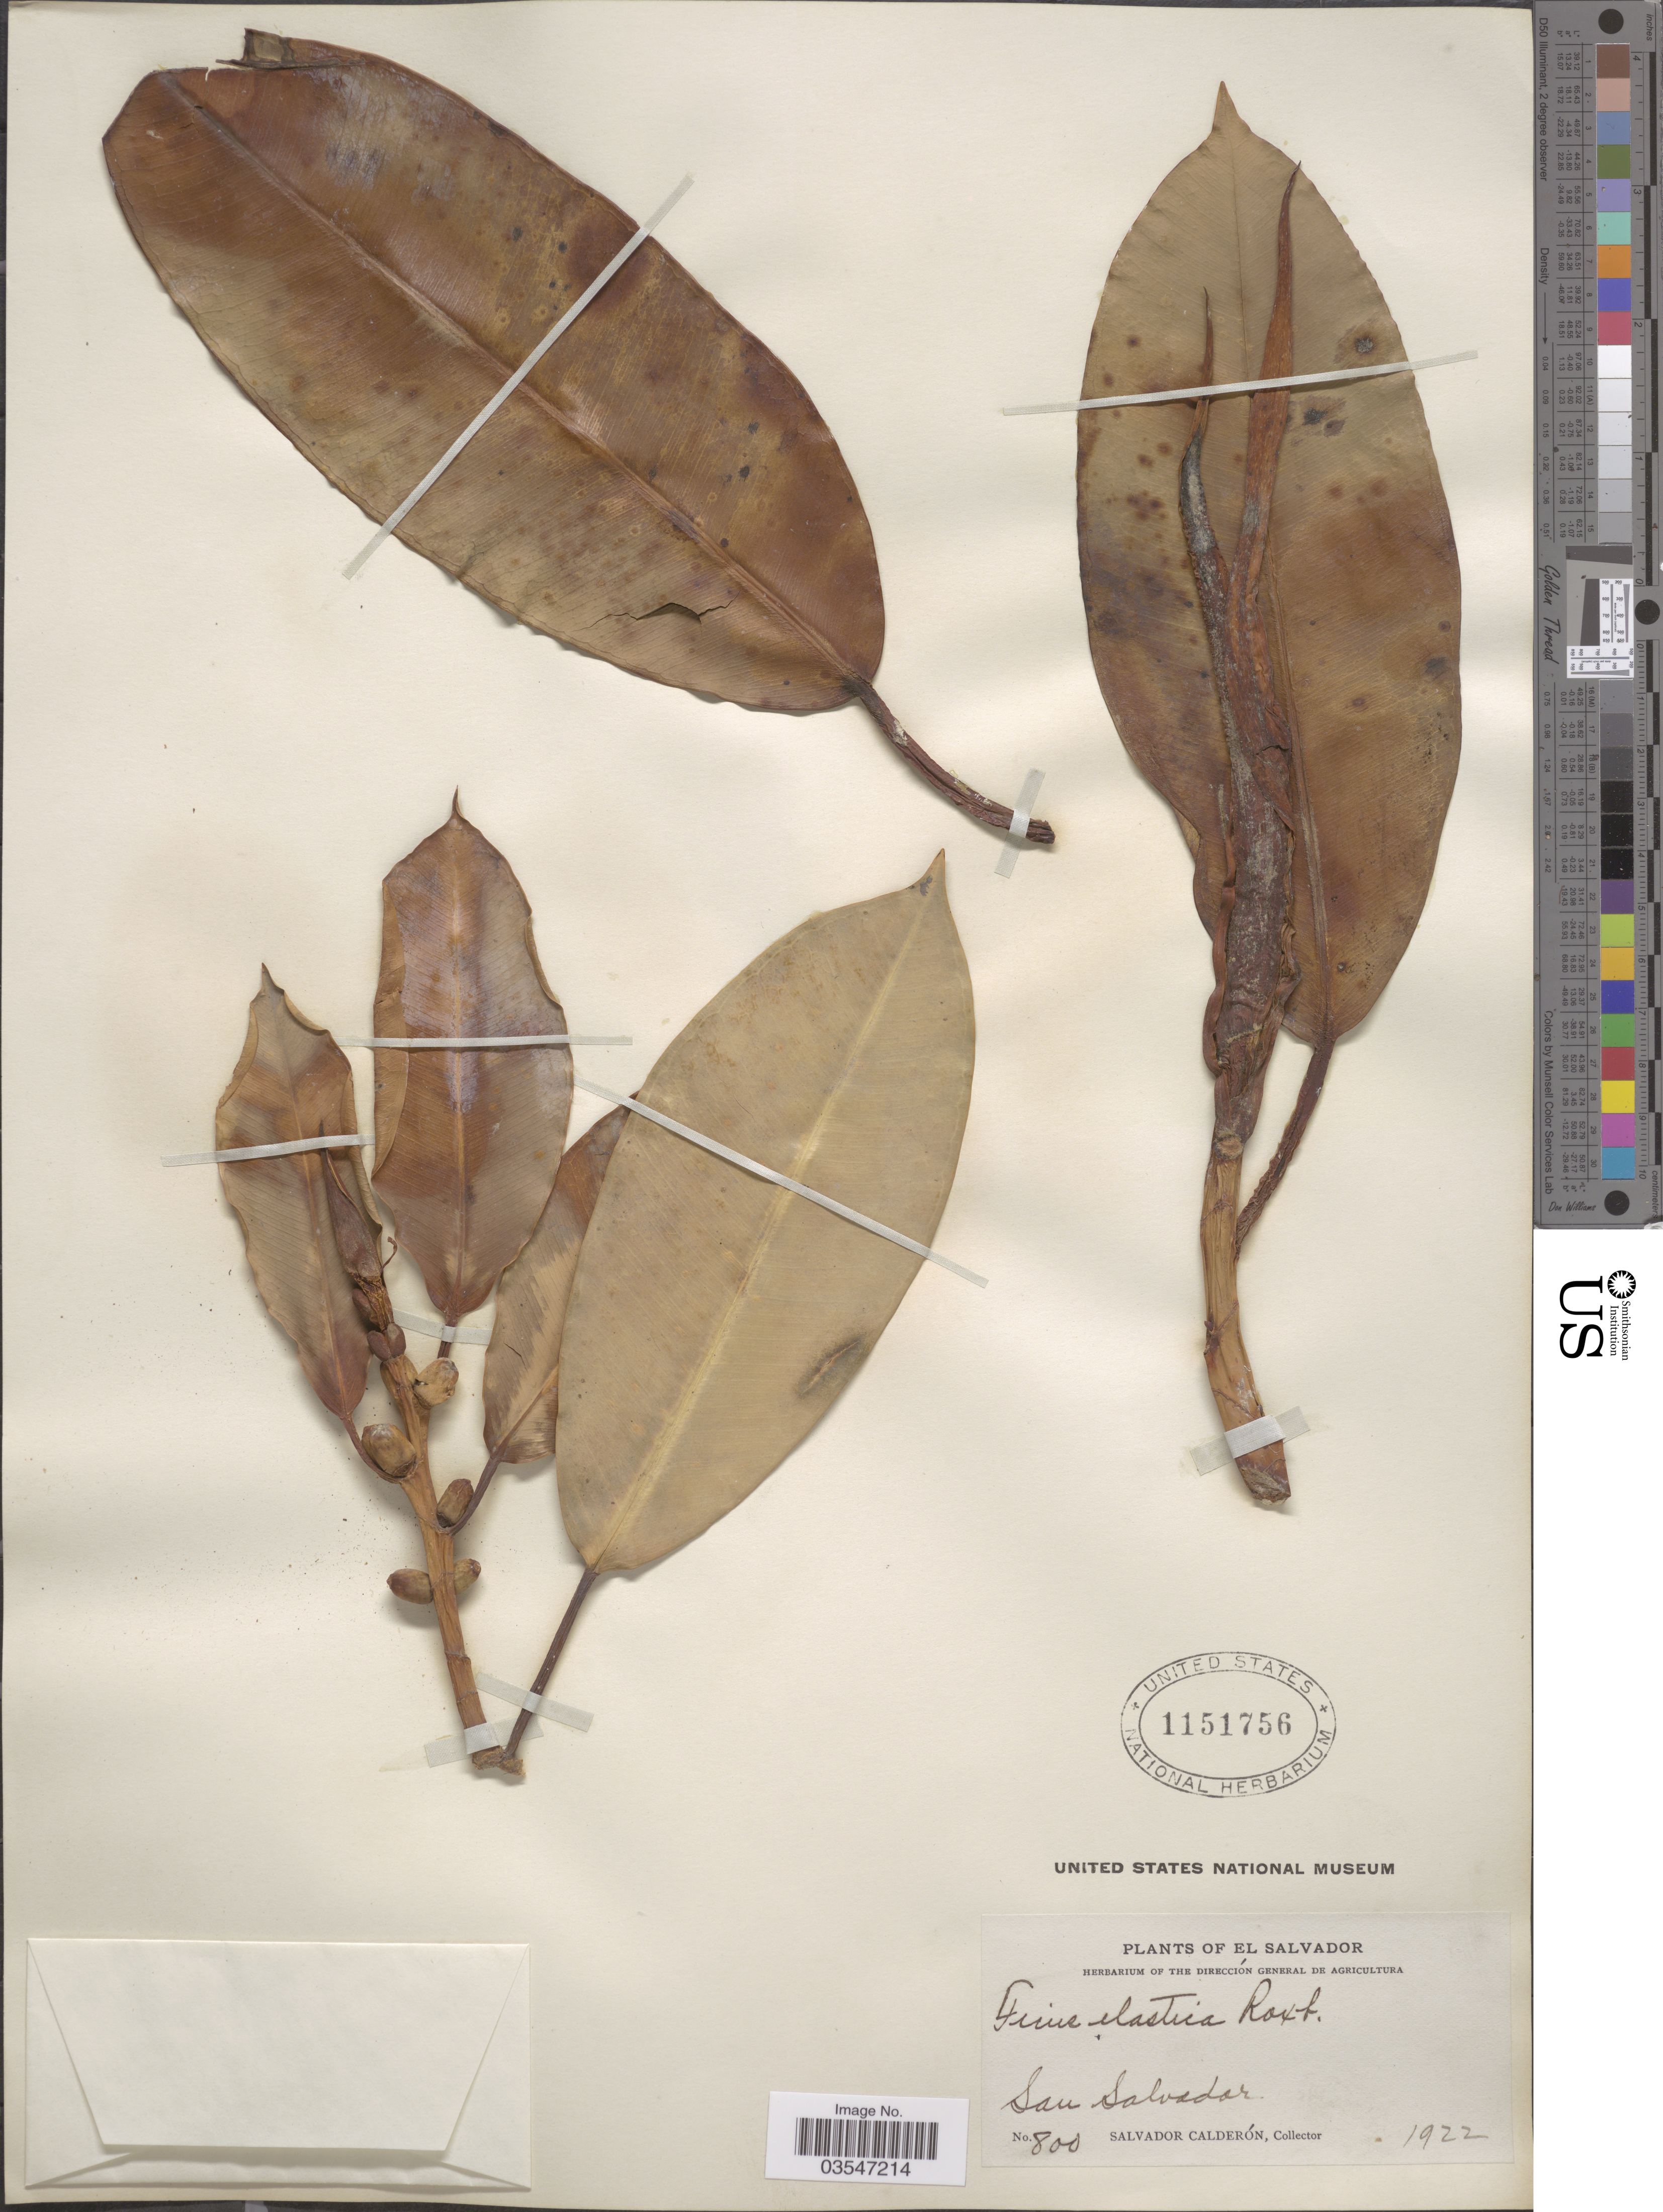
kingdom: Plantae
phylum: Tracheophyta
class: Magnoliopsida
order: Rosales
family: Moraceae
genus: Ficus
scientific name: Ficus elastica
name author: Roxb.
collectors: S. Calderón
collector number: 800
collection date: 1922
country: El Salvador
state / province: San Salvador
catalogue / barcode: US 1151756